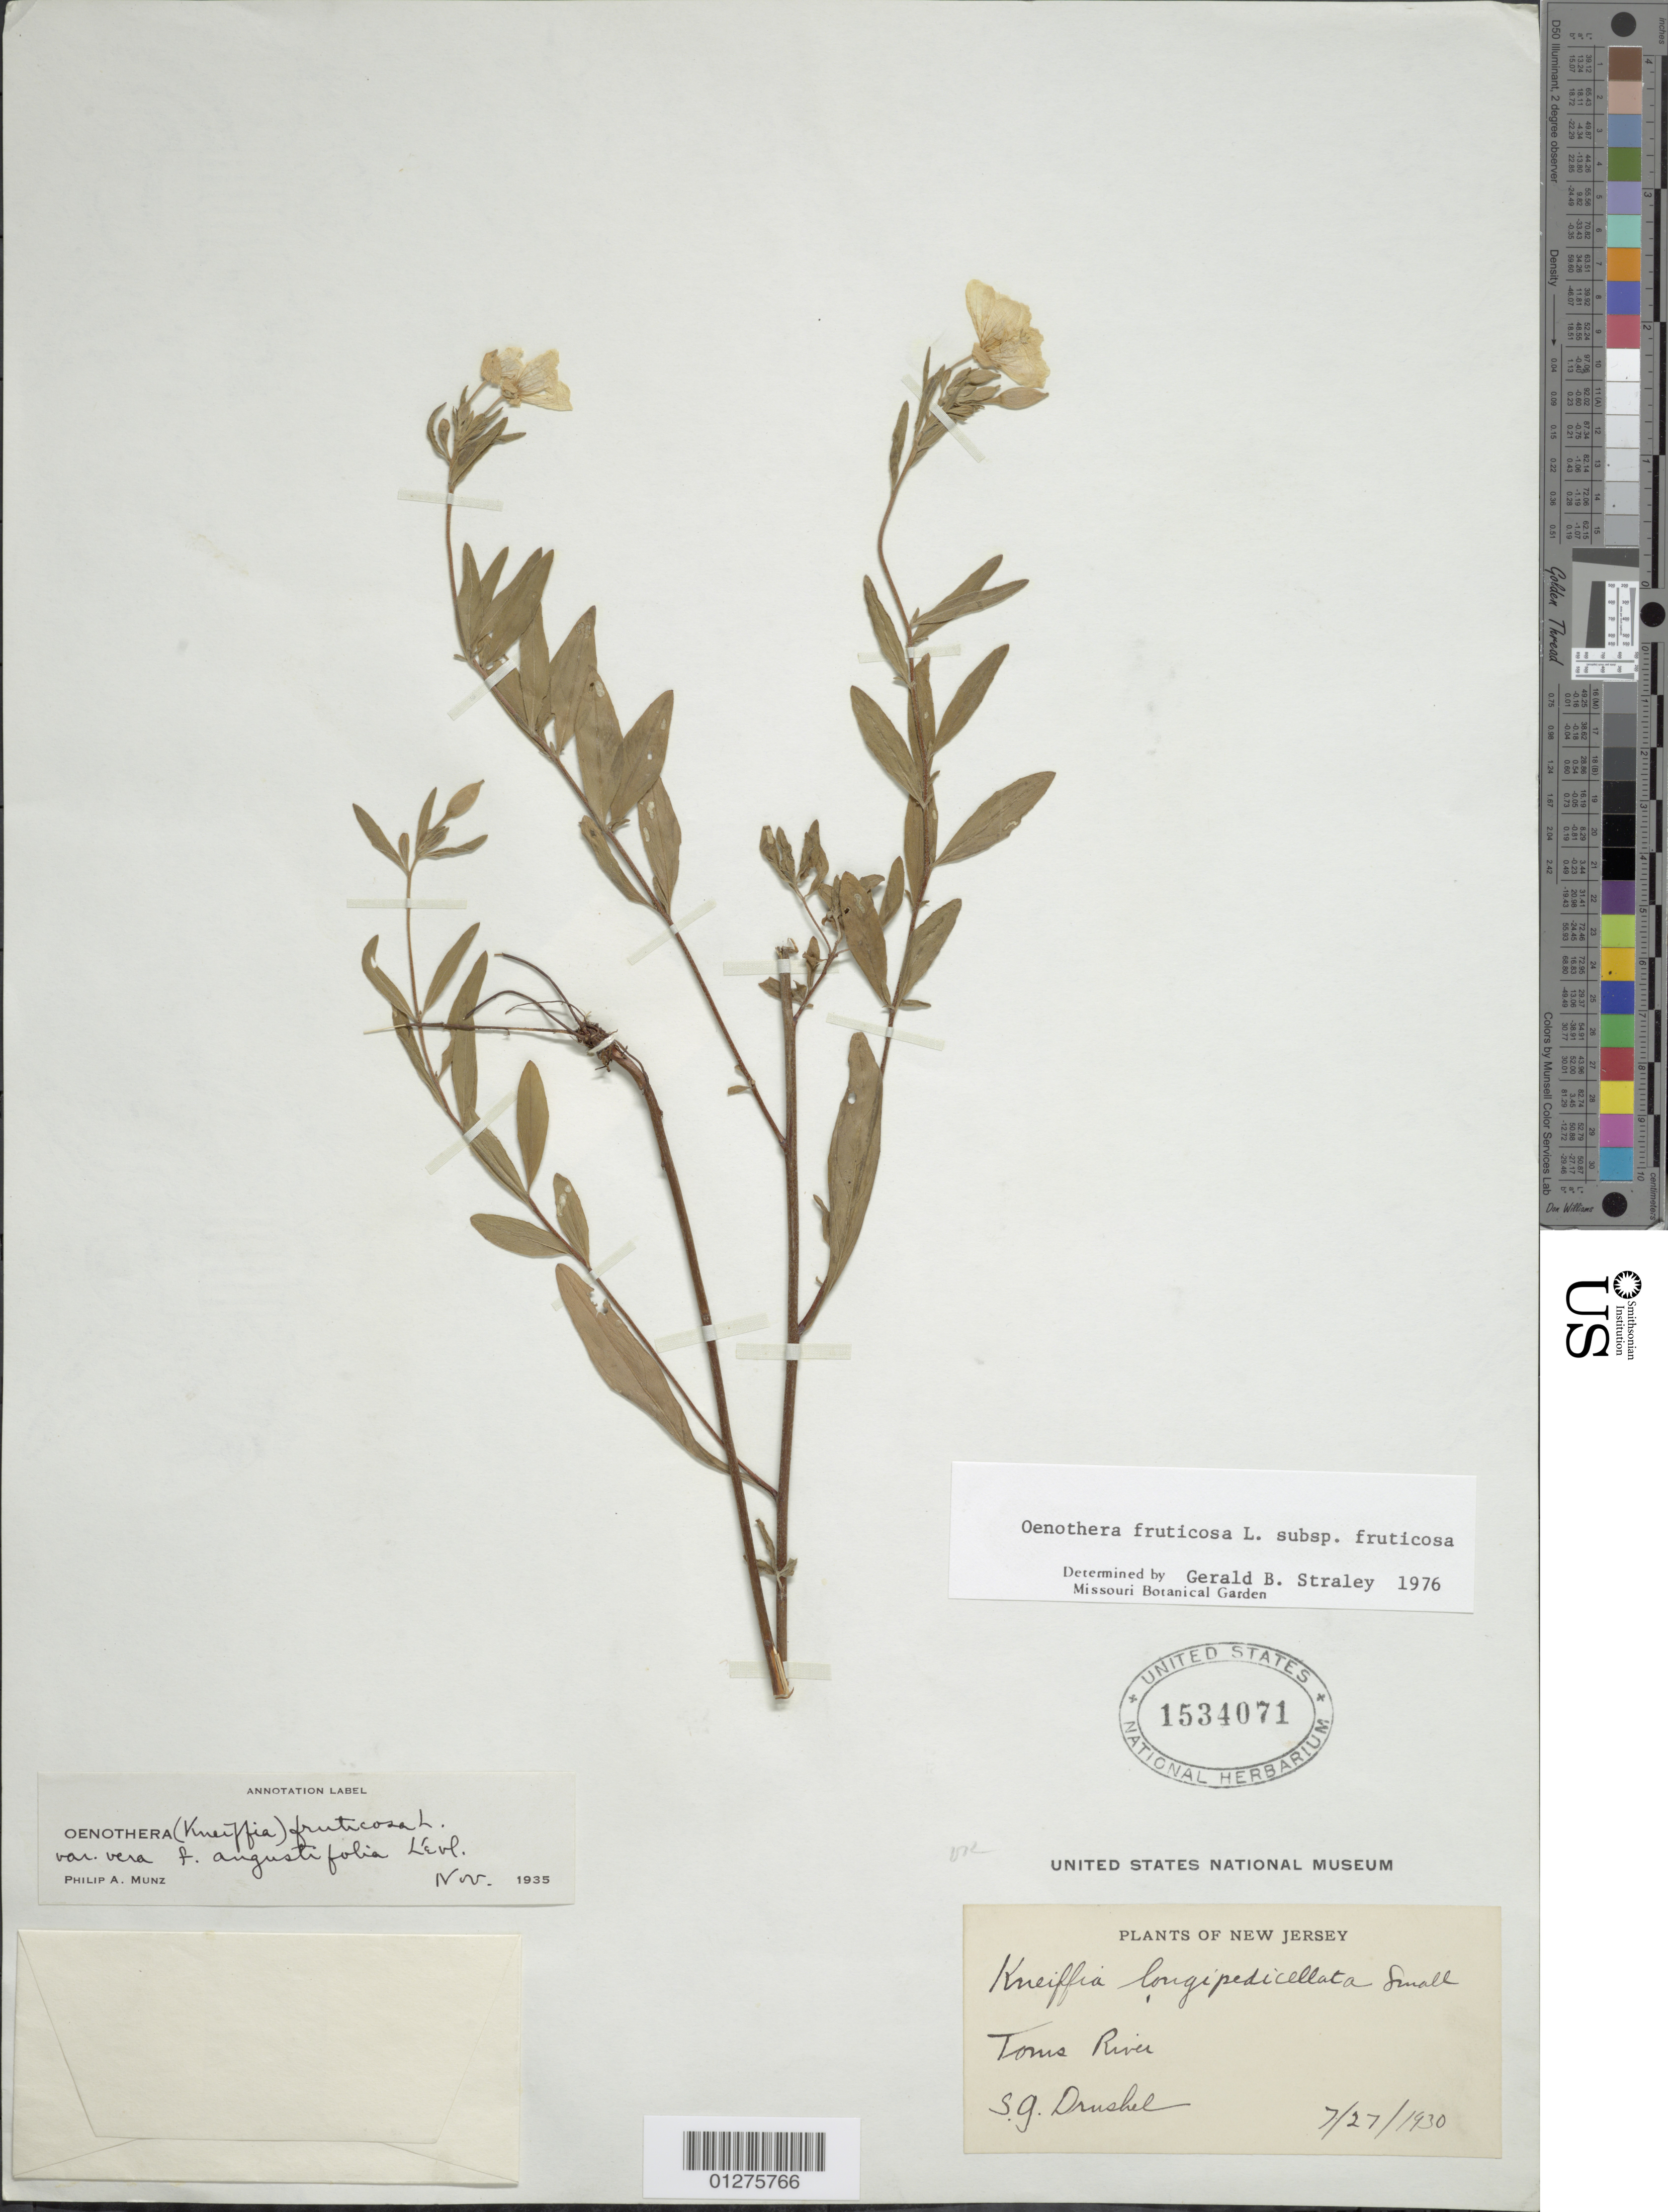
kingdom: Plantae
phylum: Tracheophyta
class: Magnoliopsida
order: Myrtales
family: Onagraceae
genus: Oenothera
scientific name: Oenothera fruticosa subsp. fruticosa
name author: L.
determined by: Straley, G. B.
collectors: J. A. Drushel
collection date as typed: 27 Jul 1930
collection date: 1930-07-27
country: United States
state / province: New Jersey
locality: Toms River.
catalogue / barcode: US 1534071